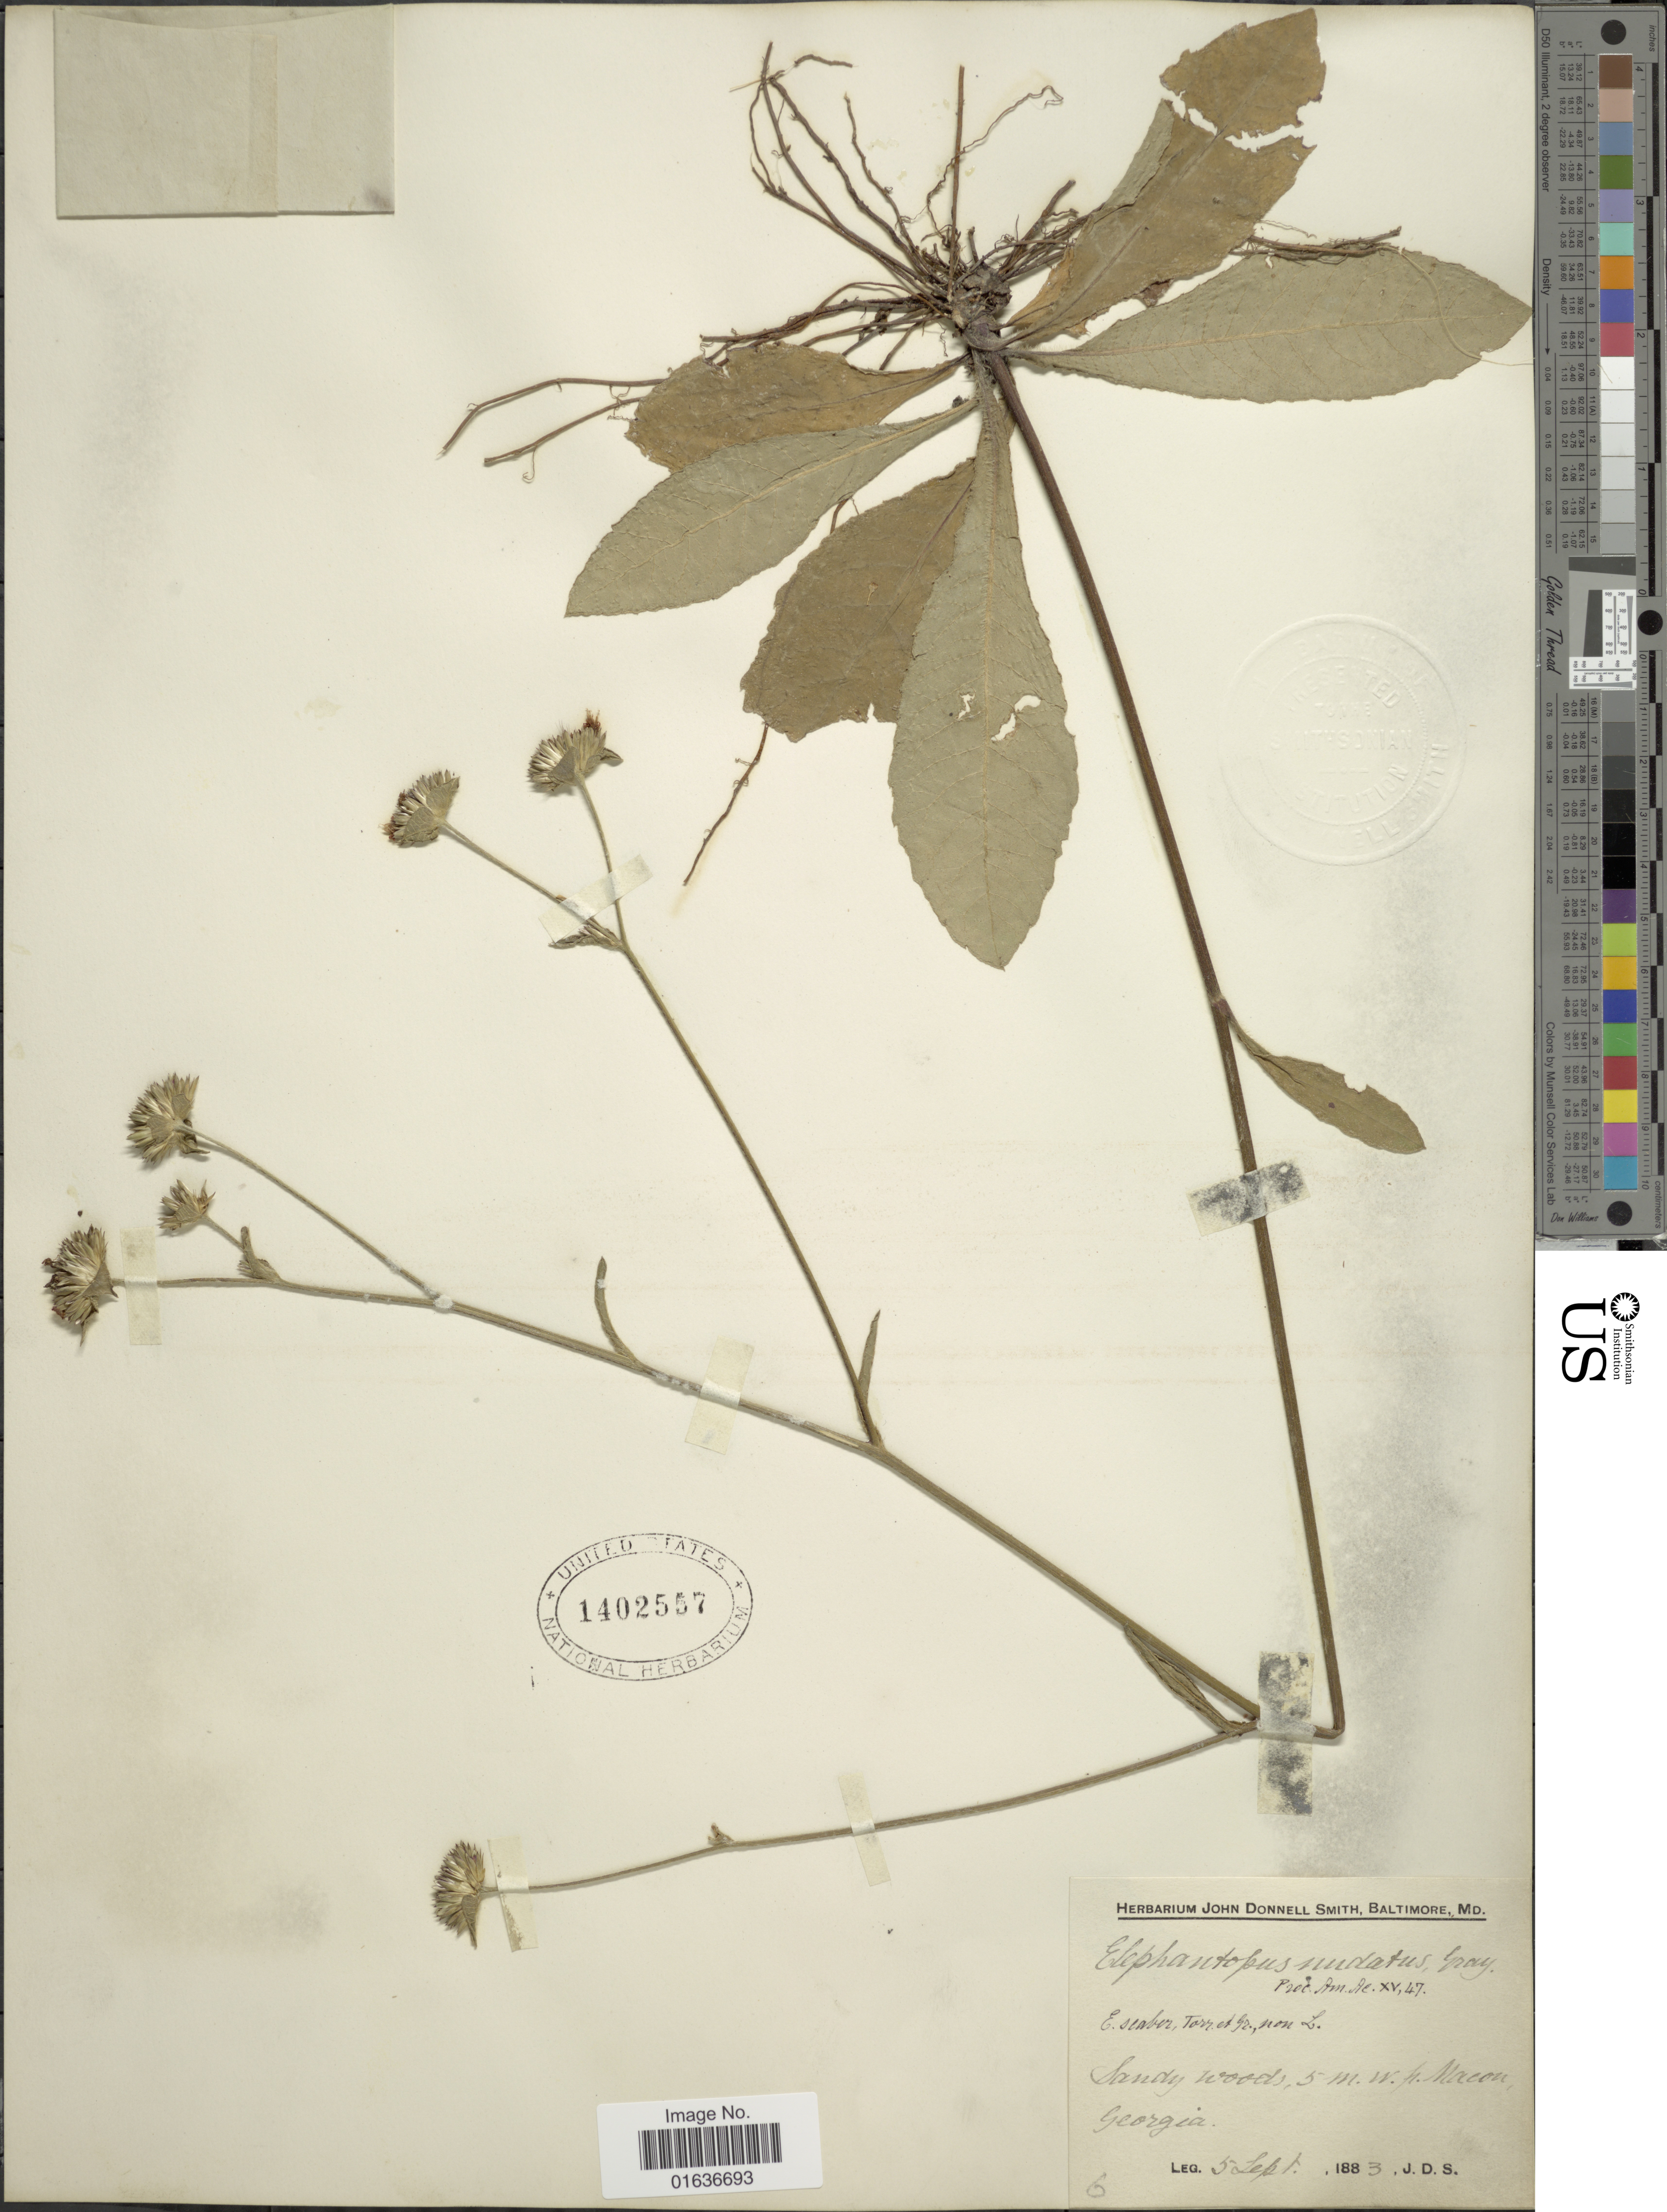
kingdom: Plantae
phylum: Tracheophyta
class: Magnoliopsida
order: Asterales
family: Asteraceae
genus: Elephantopus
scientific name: Elephantopus nudatus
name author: A. Gray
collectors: J. Donnell Smith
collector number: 6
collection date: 1883-09-05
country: United States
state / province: Georgia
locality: Sandy woods, 5 m w fr. Macon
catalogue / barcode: US 1402557